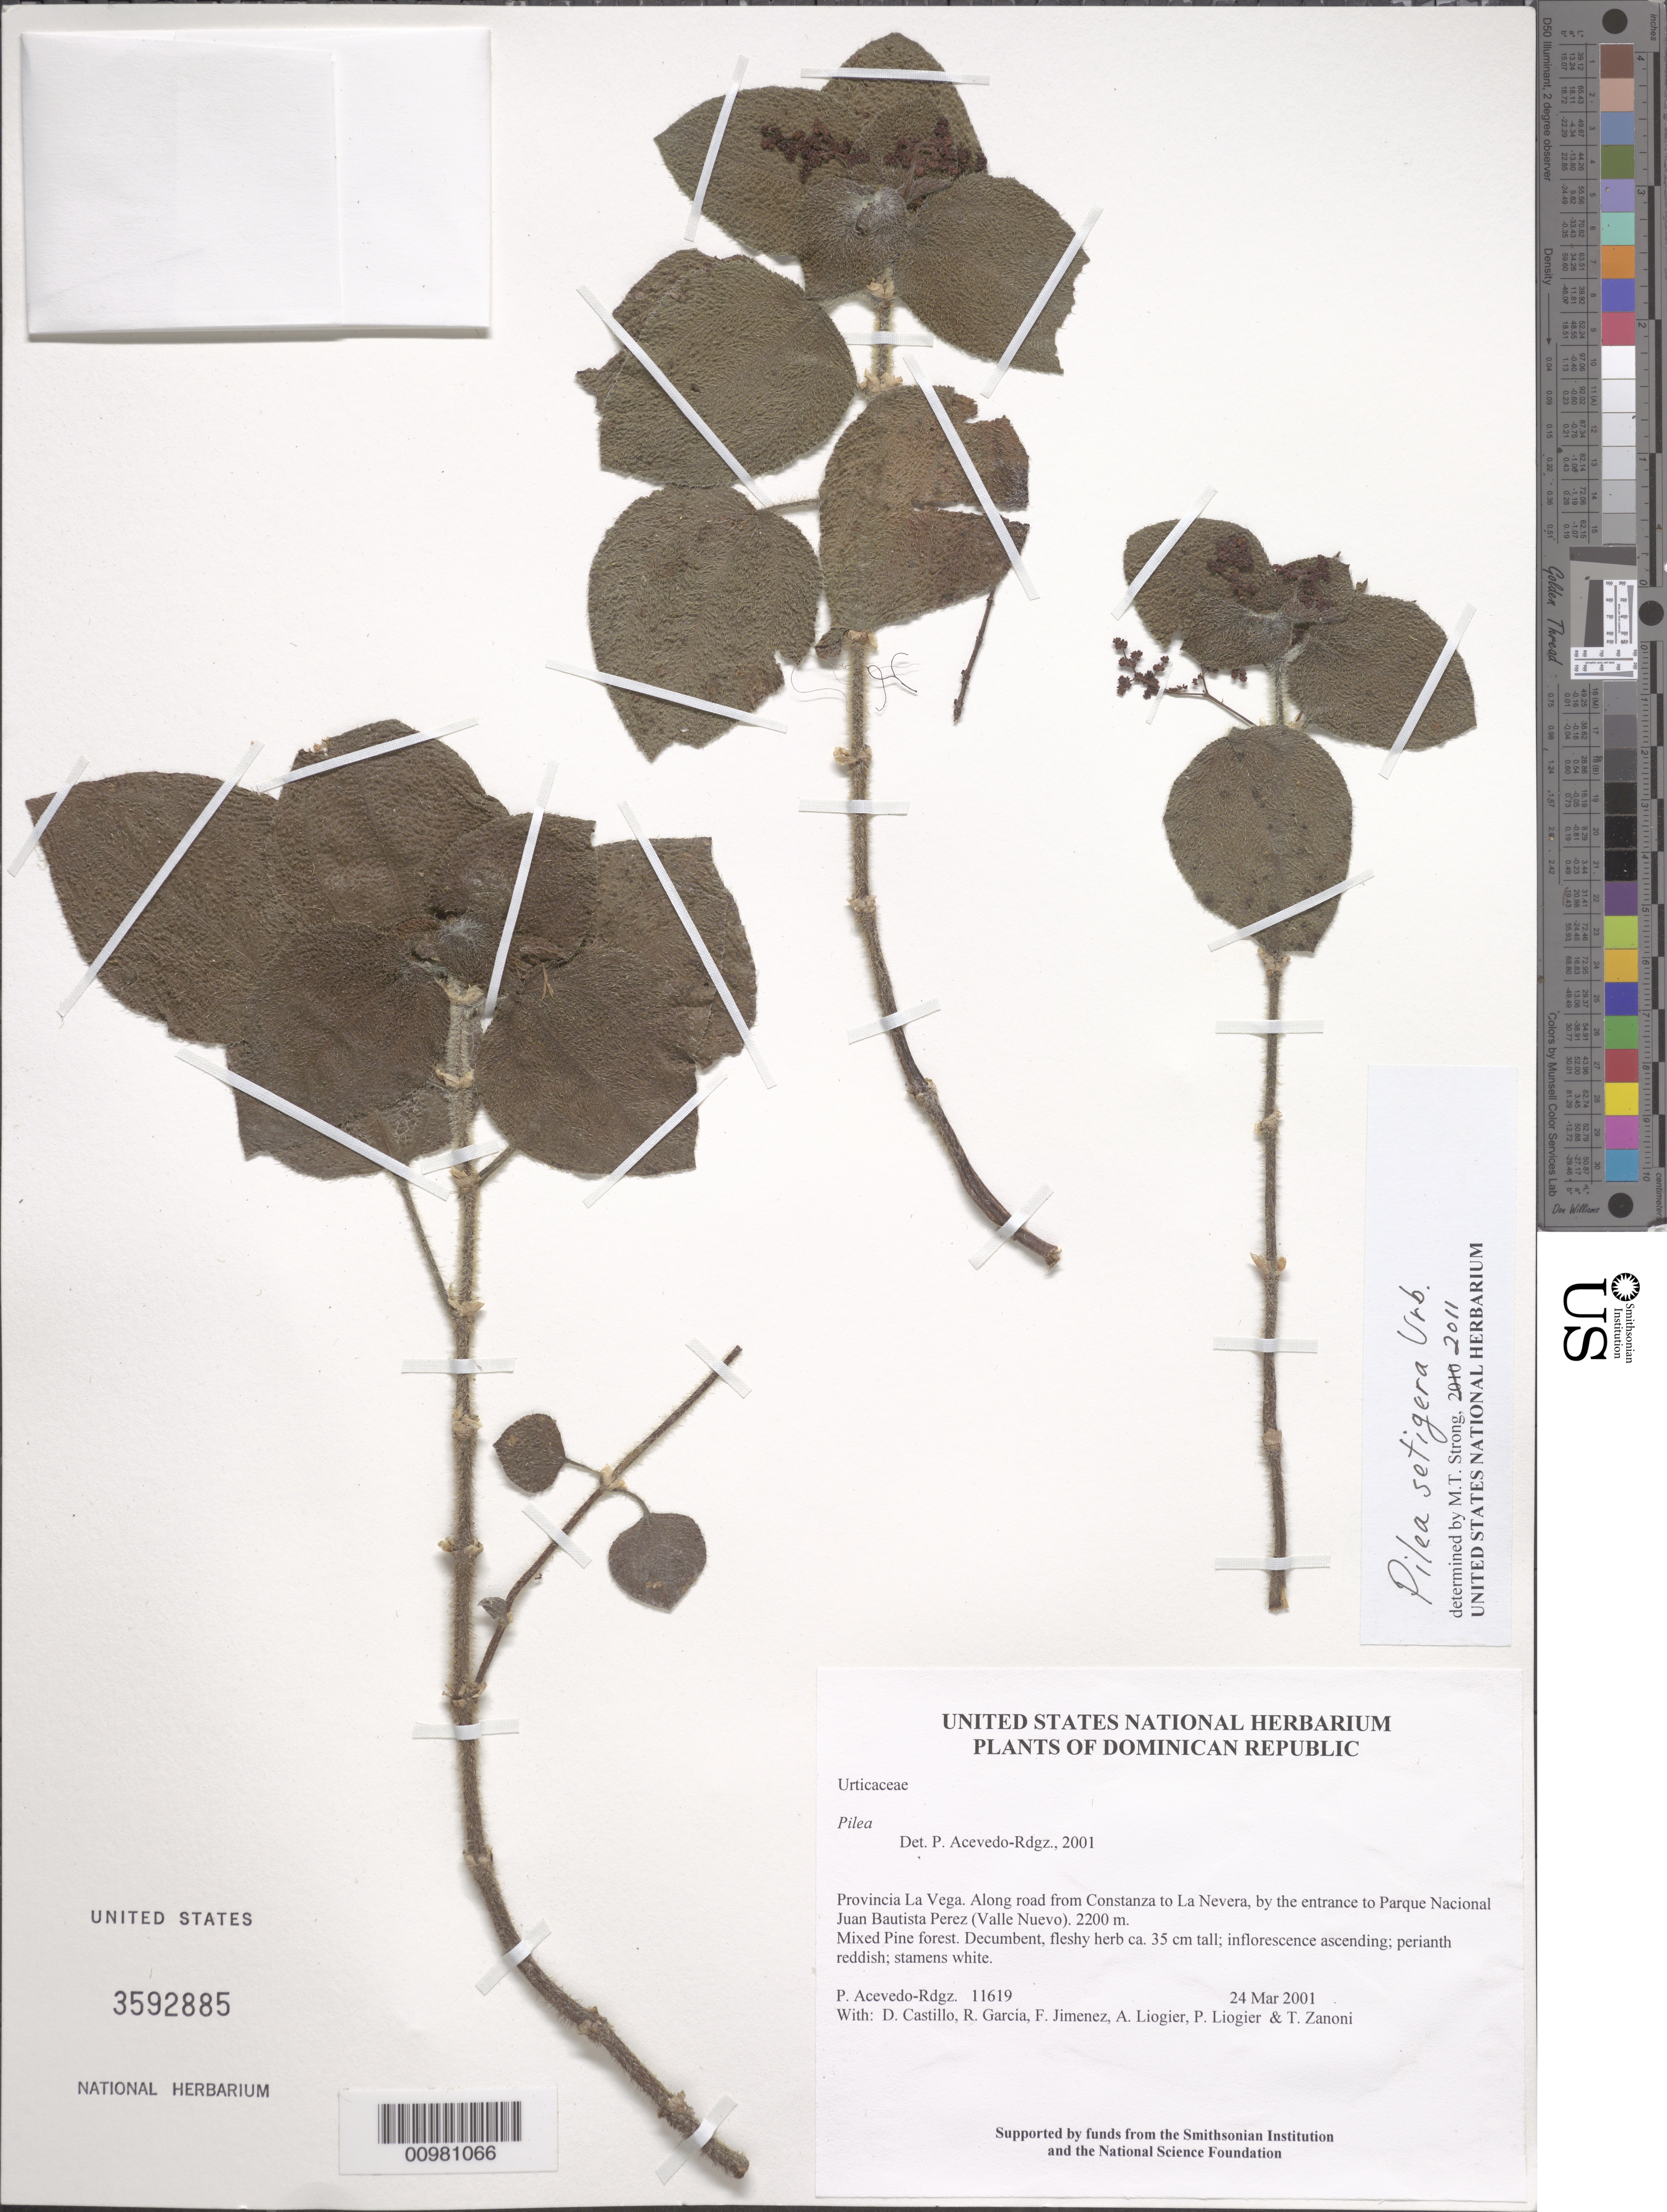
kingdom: Plantae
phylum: Tracheophyta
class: Magnoliopsida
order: Rosales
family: Urticaceae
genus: Pilea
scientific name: Pilea setigera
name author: Urb.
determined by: Strong, M. T., (US), Smithsonian Institution - National Museum of Natural History (UNITED STATES)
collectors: P. Acevedo-Rodr., D. Castillo, R. G. García, F. Jimenez, A. H. Liogier, M. P. Liogier & T. A. Zanoni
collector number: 11619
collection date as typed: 24 Mar 2001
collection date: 2001-03-24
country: Dominican Republic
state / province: La Vega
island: Hispaniola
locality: Provincia La Vega. Along road from Constanza to La Nevera, by the entrance to Parque Nacional Juan Bautista Perez (Valle Nuevo).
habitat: Mixed Pine forest.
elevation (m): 2200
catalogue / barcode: US 3592885